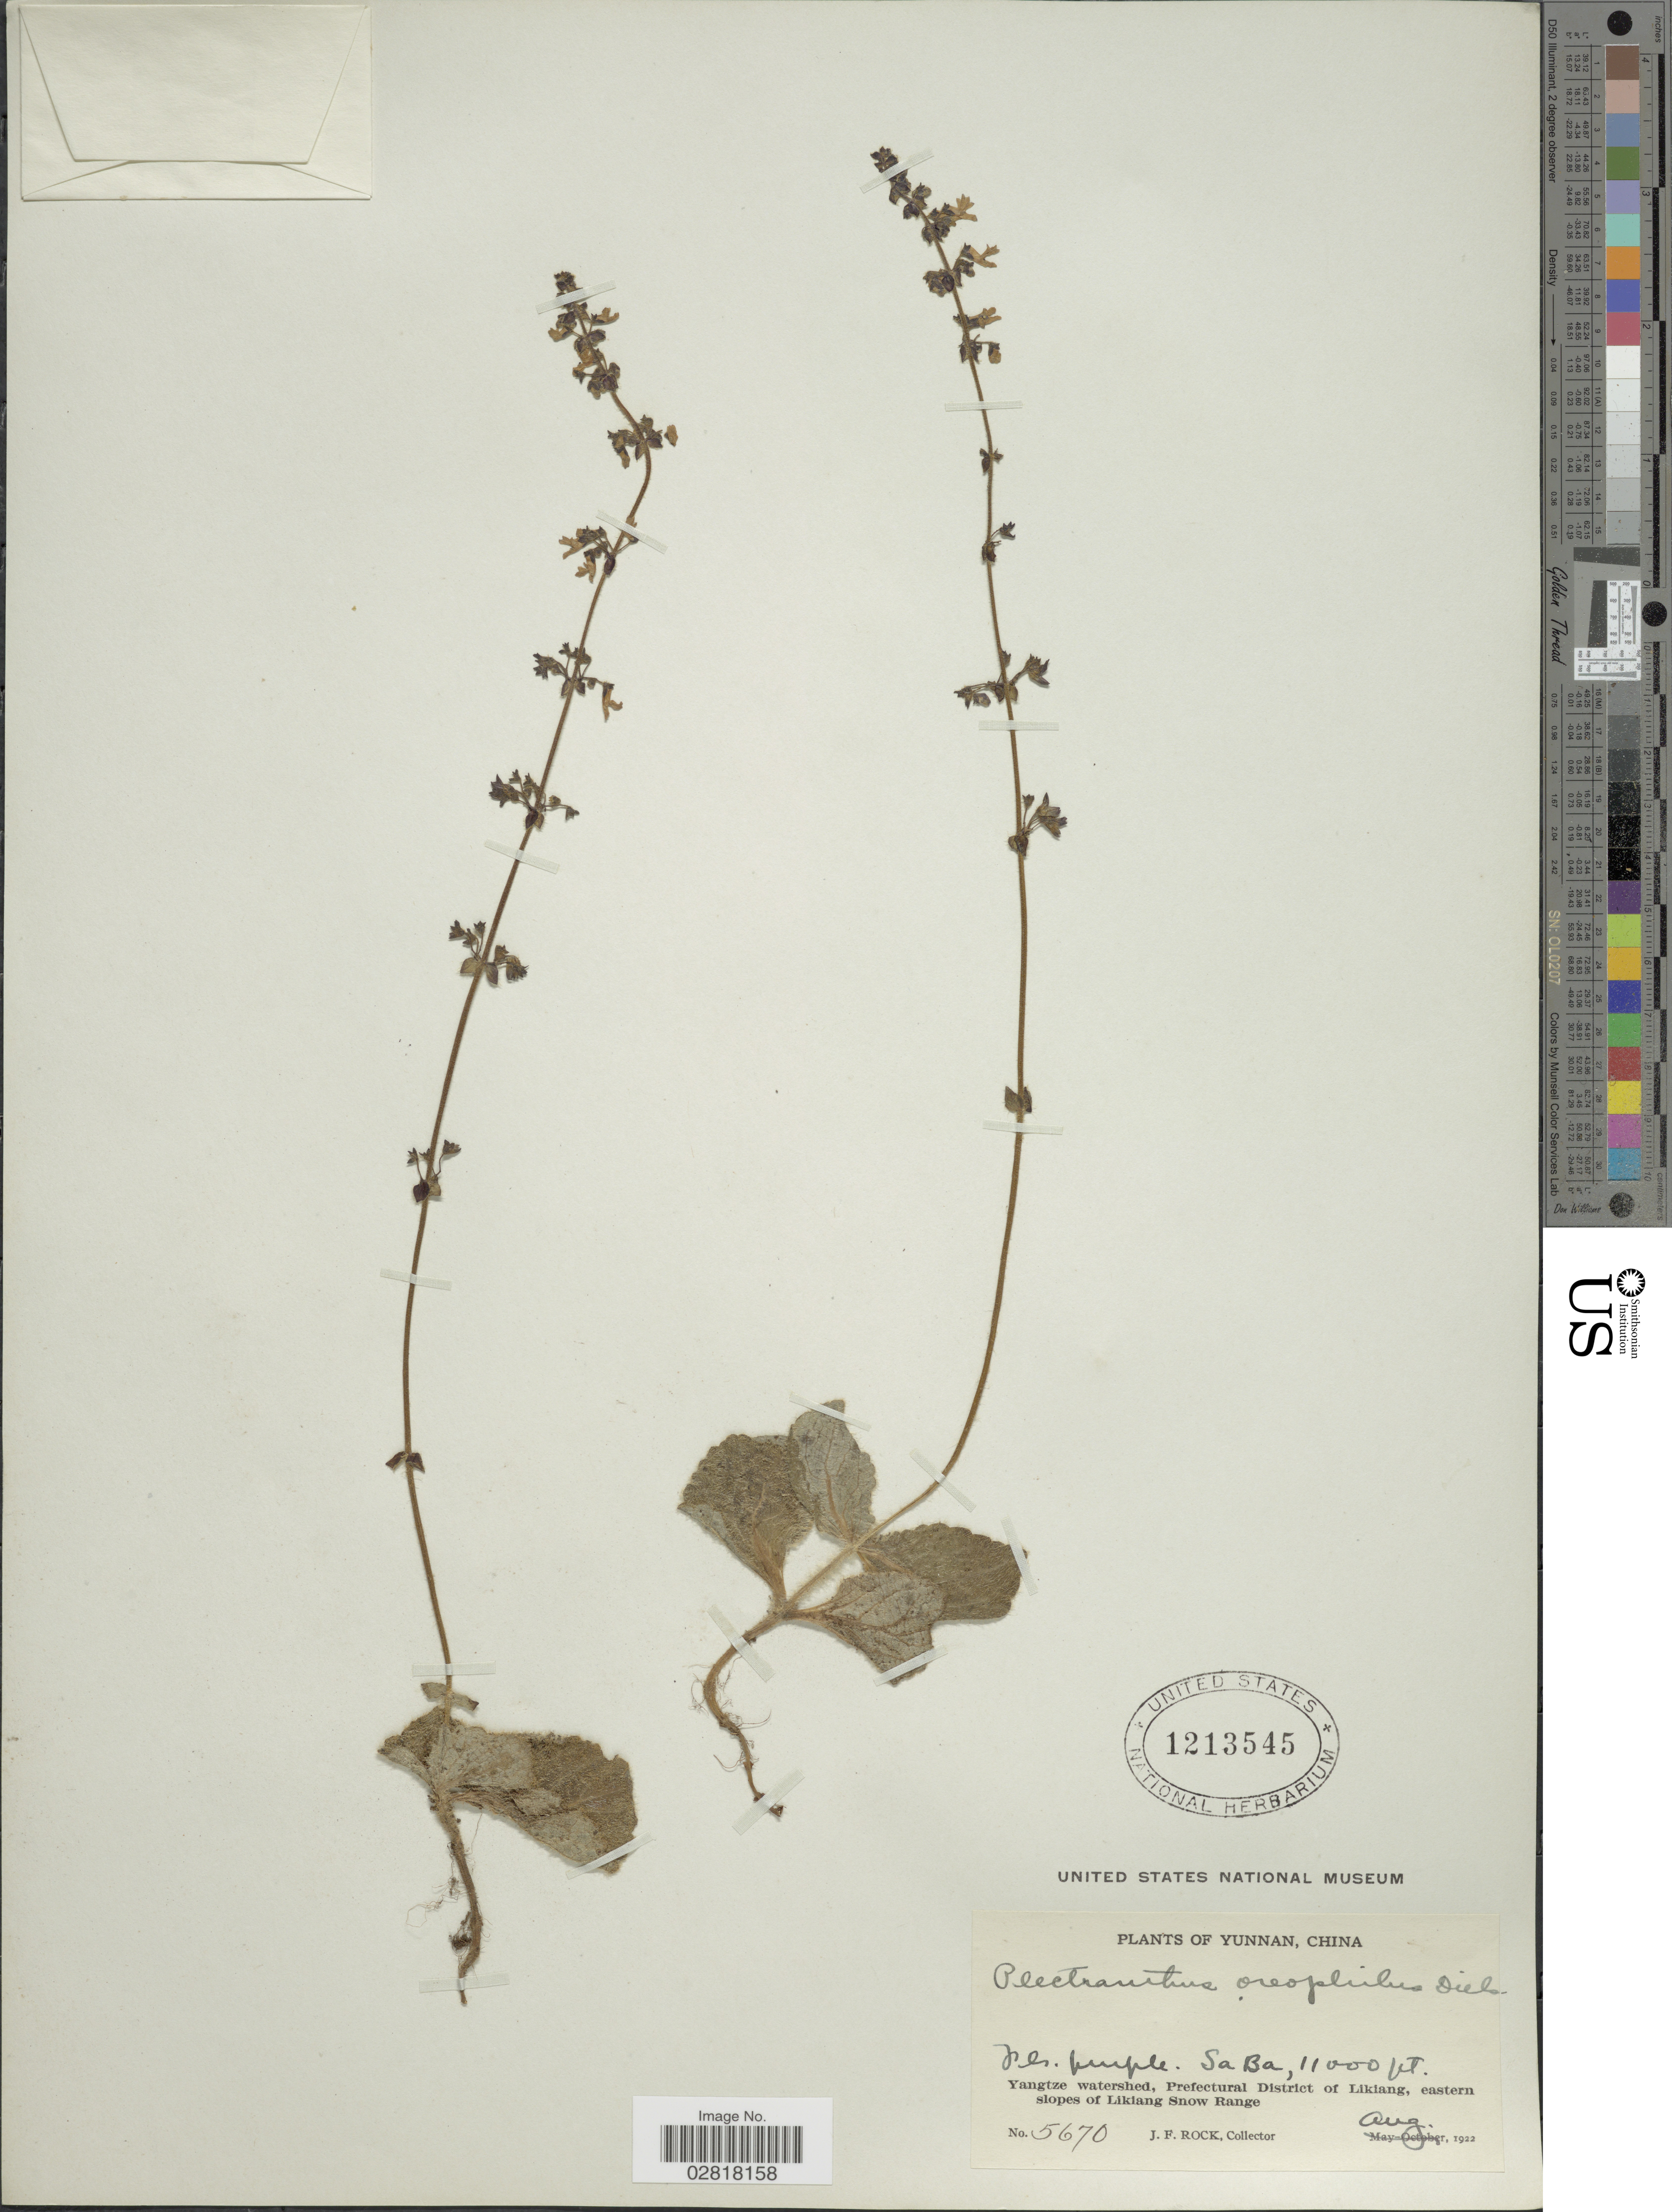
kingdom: Plantae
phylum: Tracheophyta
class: Magnoliopsida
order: Lamiales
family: Lamiaceae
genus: Plectranthus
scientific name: Plectranthus oreophilus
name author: Diels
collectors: J. Rock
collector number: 5670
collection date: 1922-08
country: China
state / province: Yunnan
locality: Sa Ba, Yangtze watershed, Prefectural District of Likiang, eastern slopes of Likiang Snow Range.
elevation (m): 3353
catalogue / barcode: US 1213545